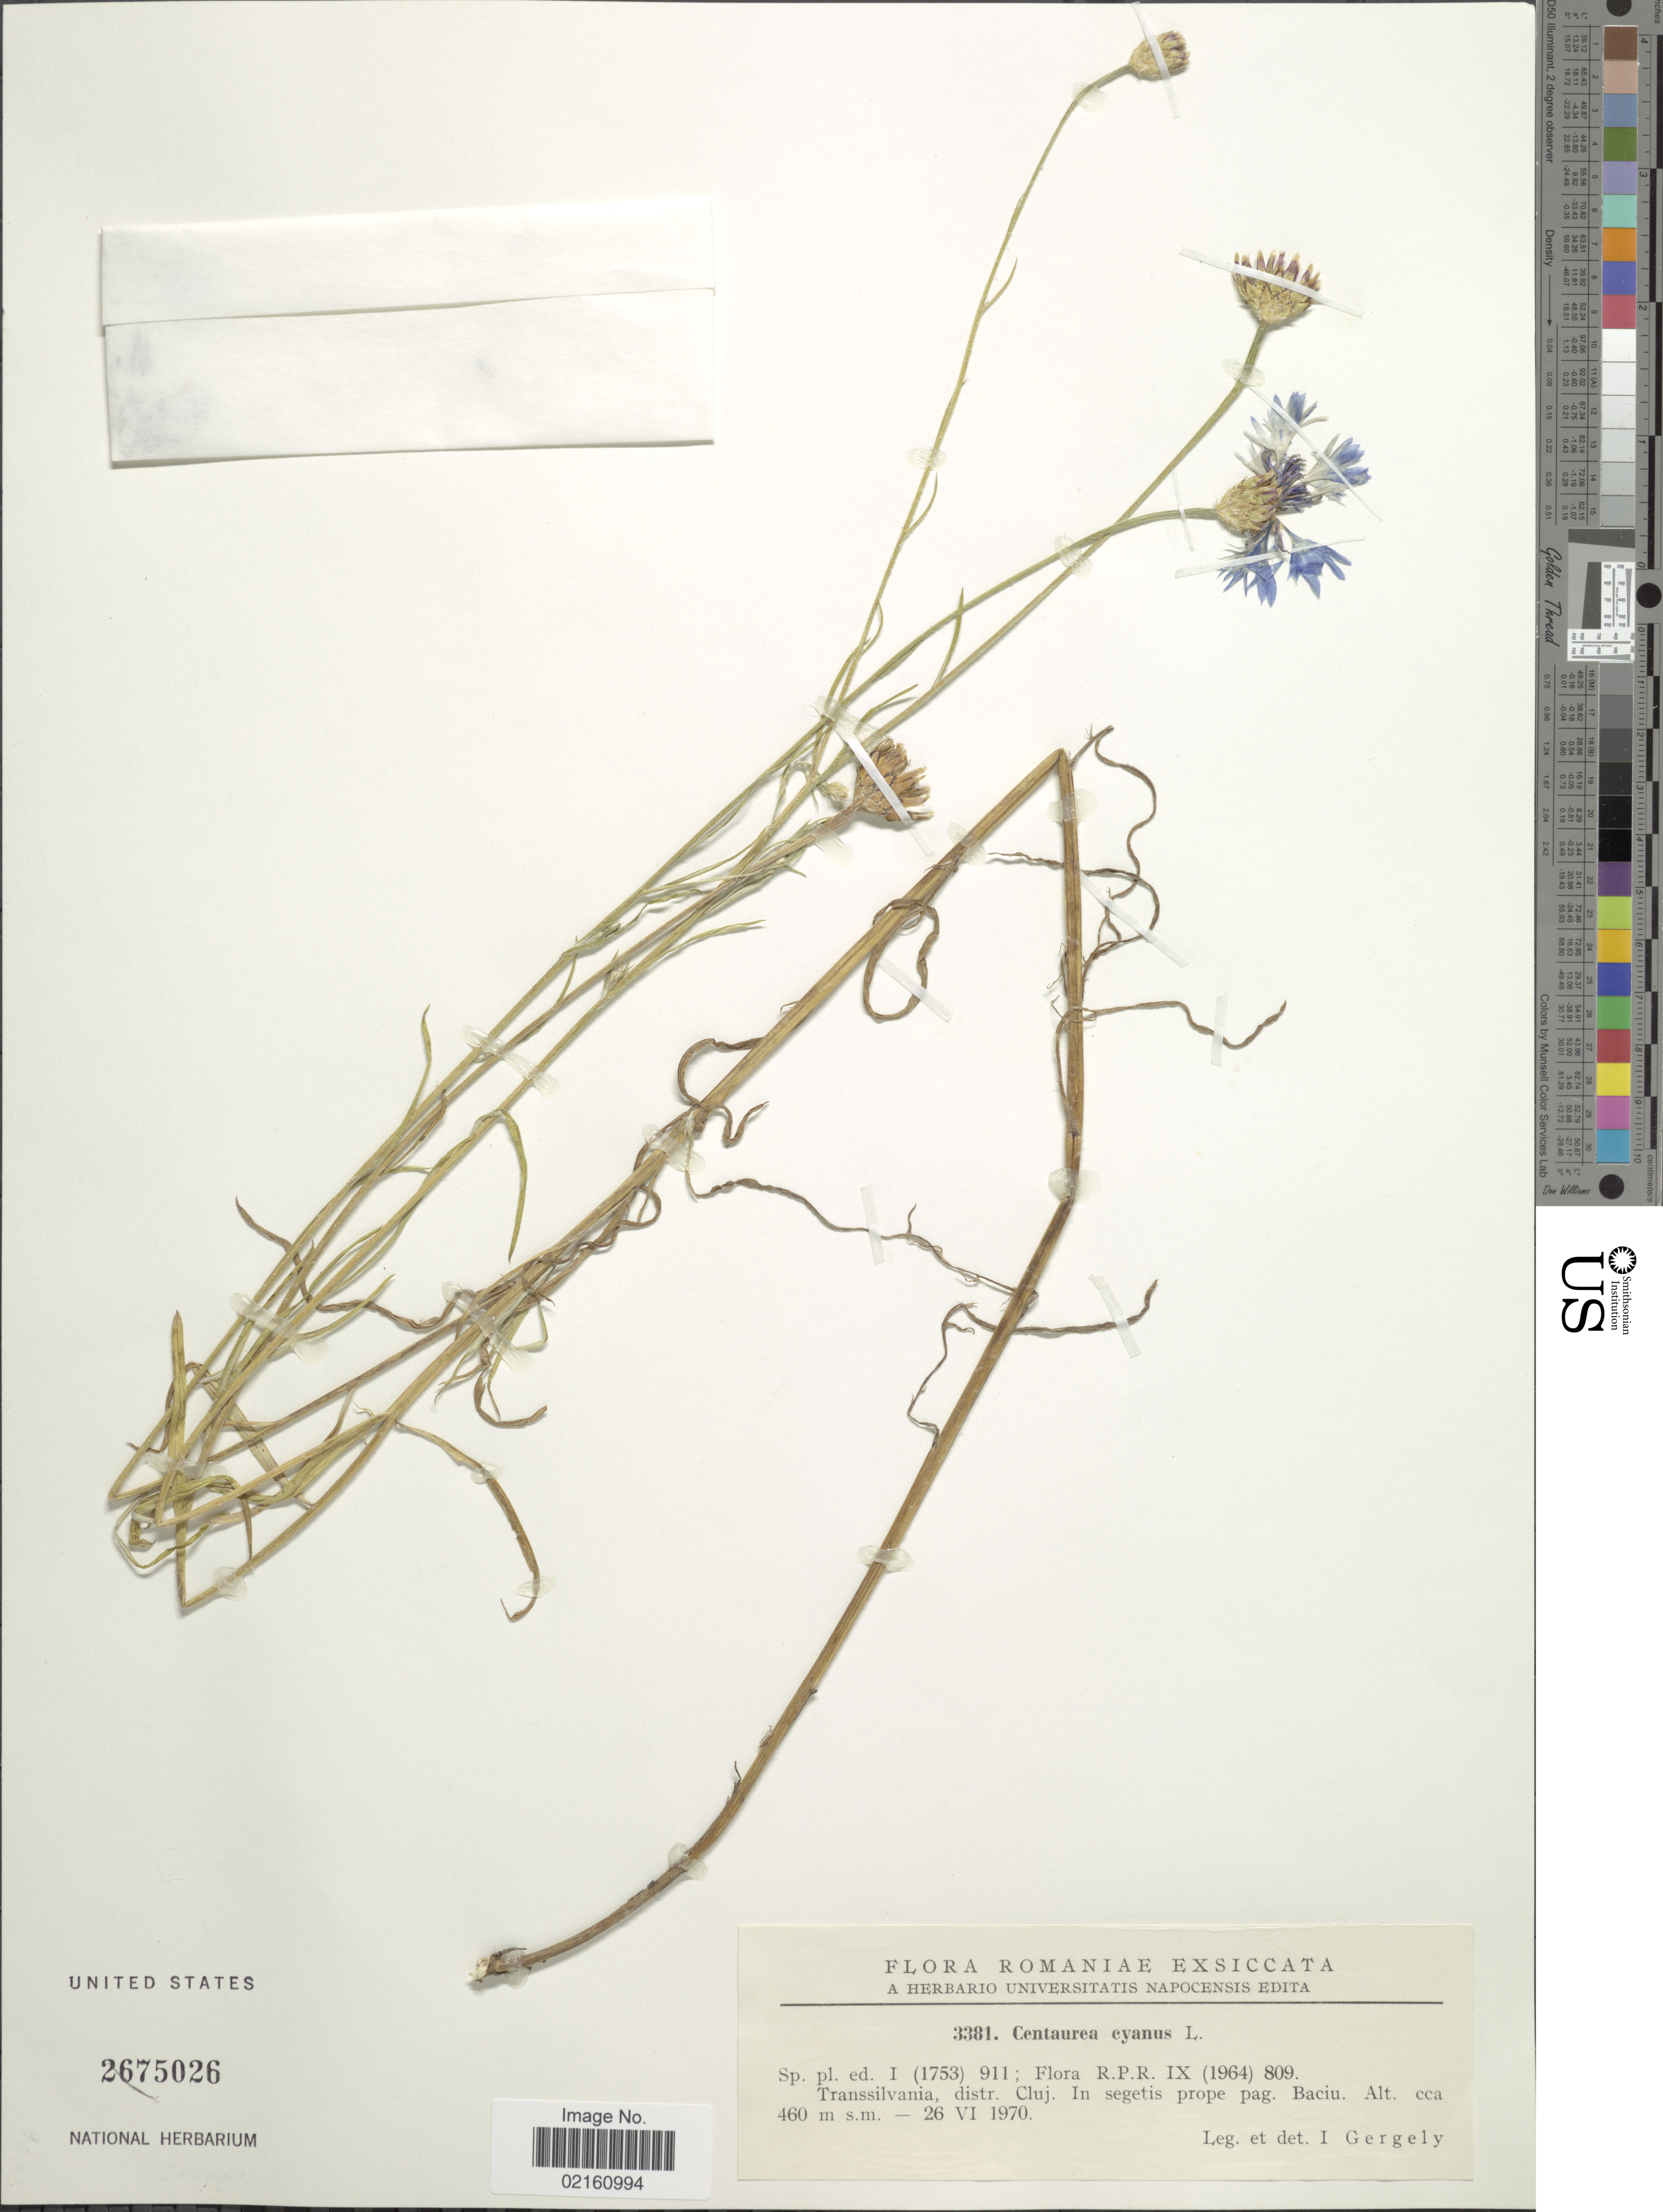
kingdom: Plantae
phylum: Tracheophyta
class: Magnoliopsida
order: Asterales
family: Asteraceae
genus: Centaurea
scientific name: Centaurea cyanus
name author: L.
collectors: I. Gergely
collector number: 3381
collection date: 1970-06-26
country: Romania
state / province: Cluj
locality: Transsilvania, prope pag. Baciu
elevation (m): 460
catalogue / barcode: US 2675026